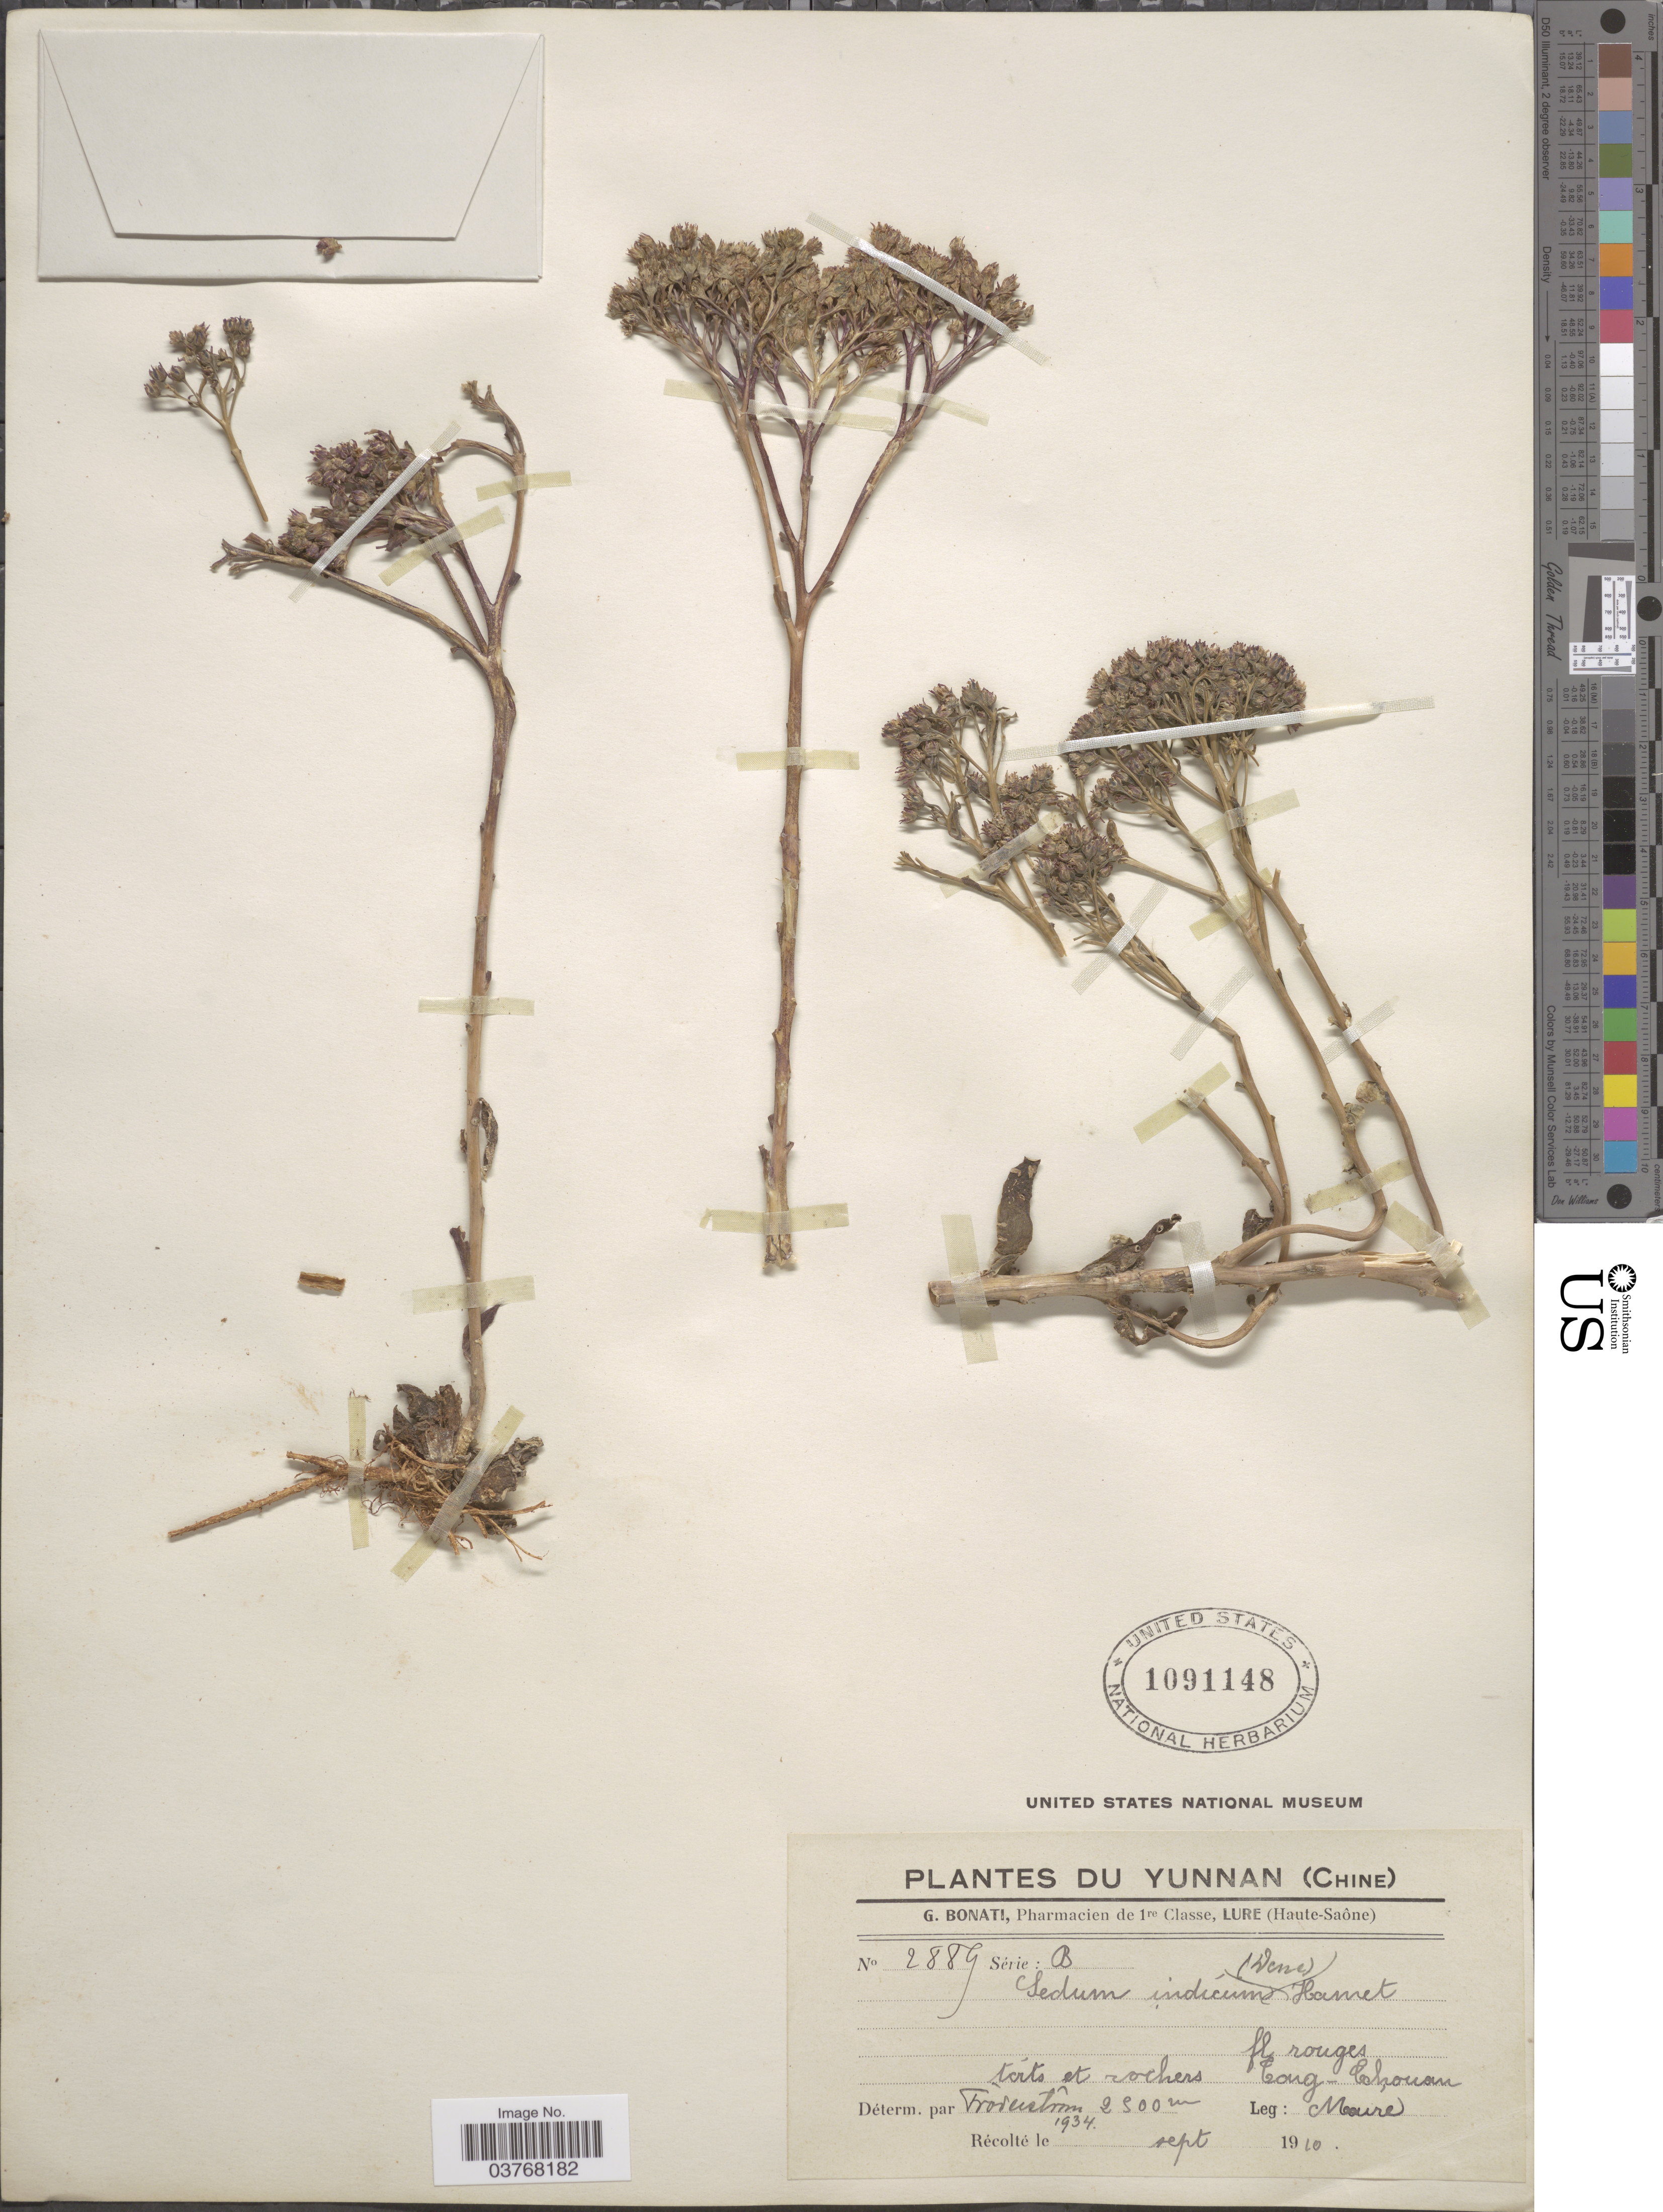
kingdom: Plantae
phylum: Tracheophyta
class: Magnoliopsida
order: Saxifragales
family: Crassulaceae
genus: Sinocrassula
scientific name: Sinocrassula indica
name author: (Decne.) A. Berger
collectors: Maire, --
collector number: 2889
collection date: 1910-09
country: China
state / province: Yunnan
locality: Tong-Tchouan.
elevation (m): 2500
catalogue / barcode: US 1091148